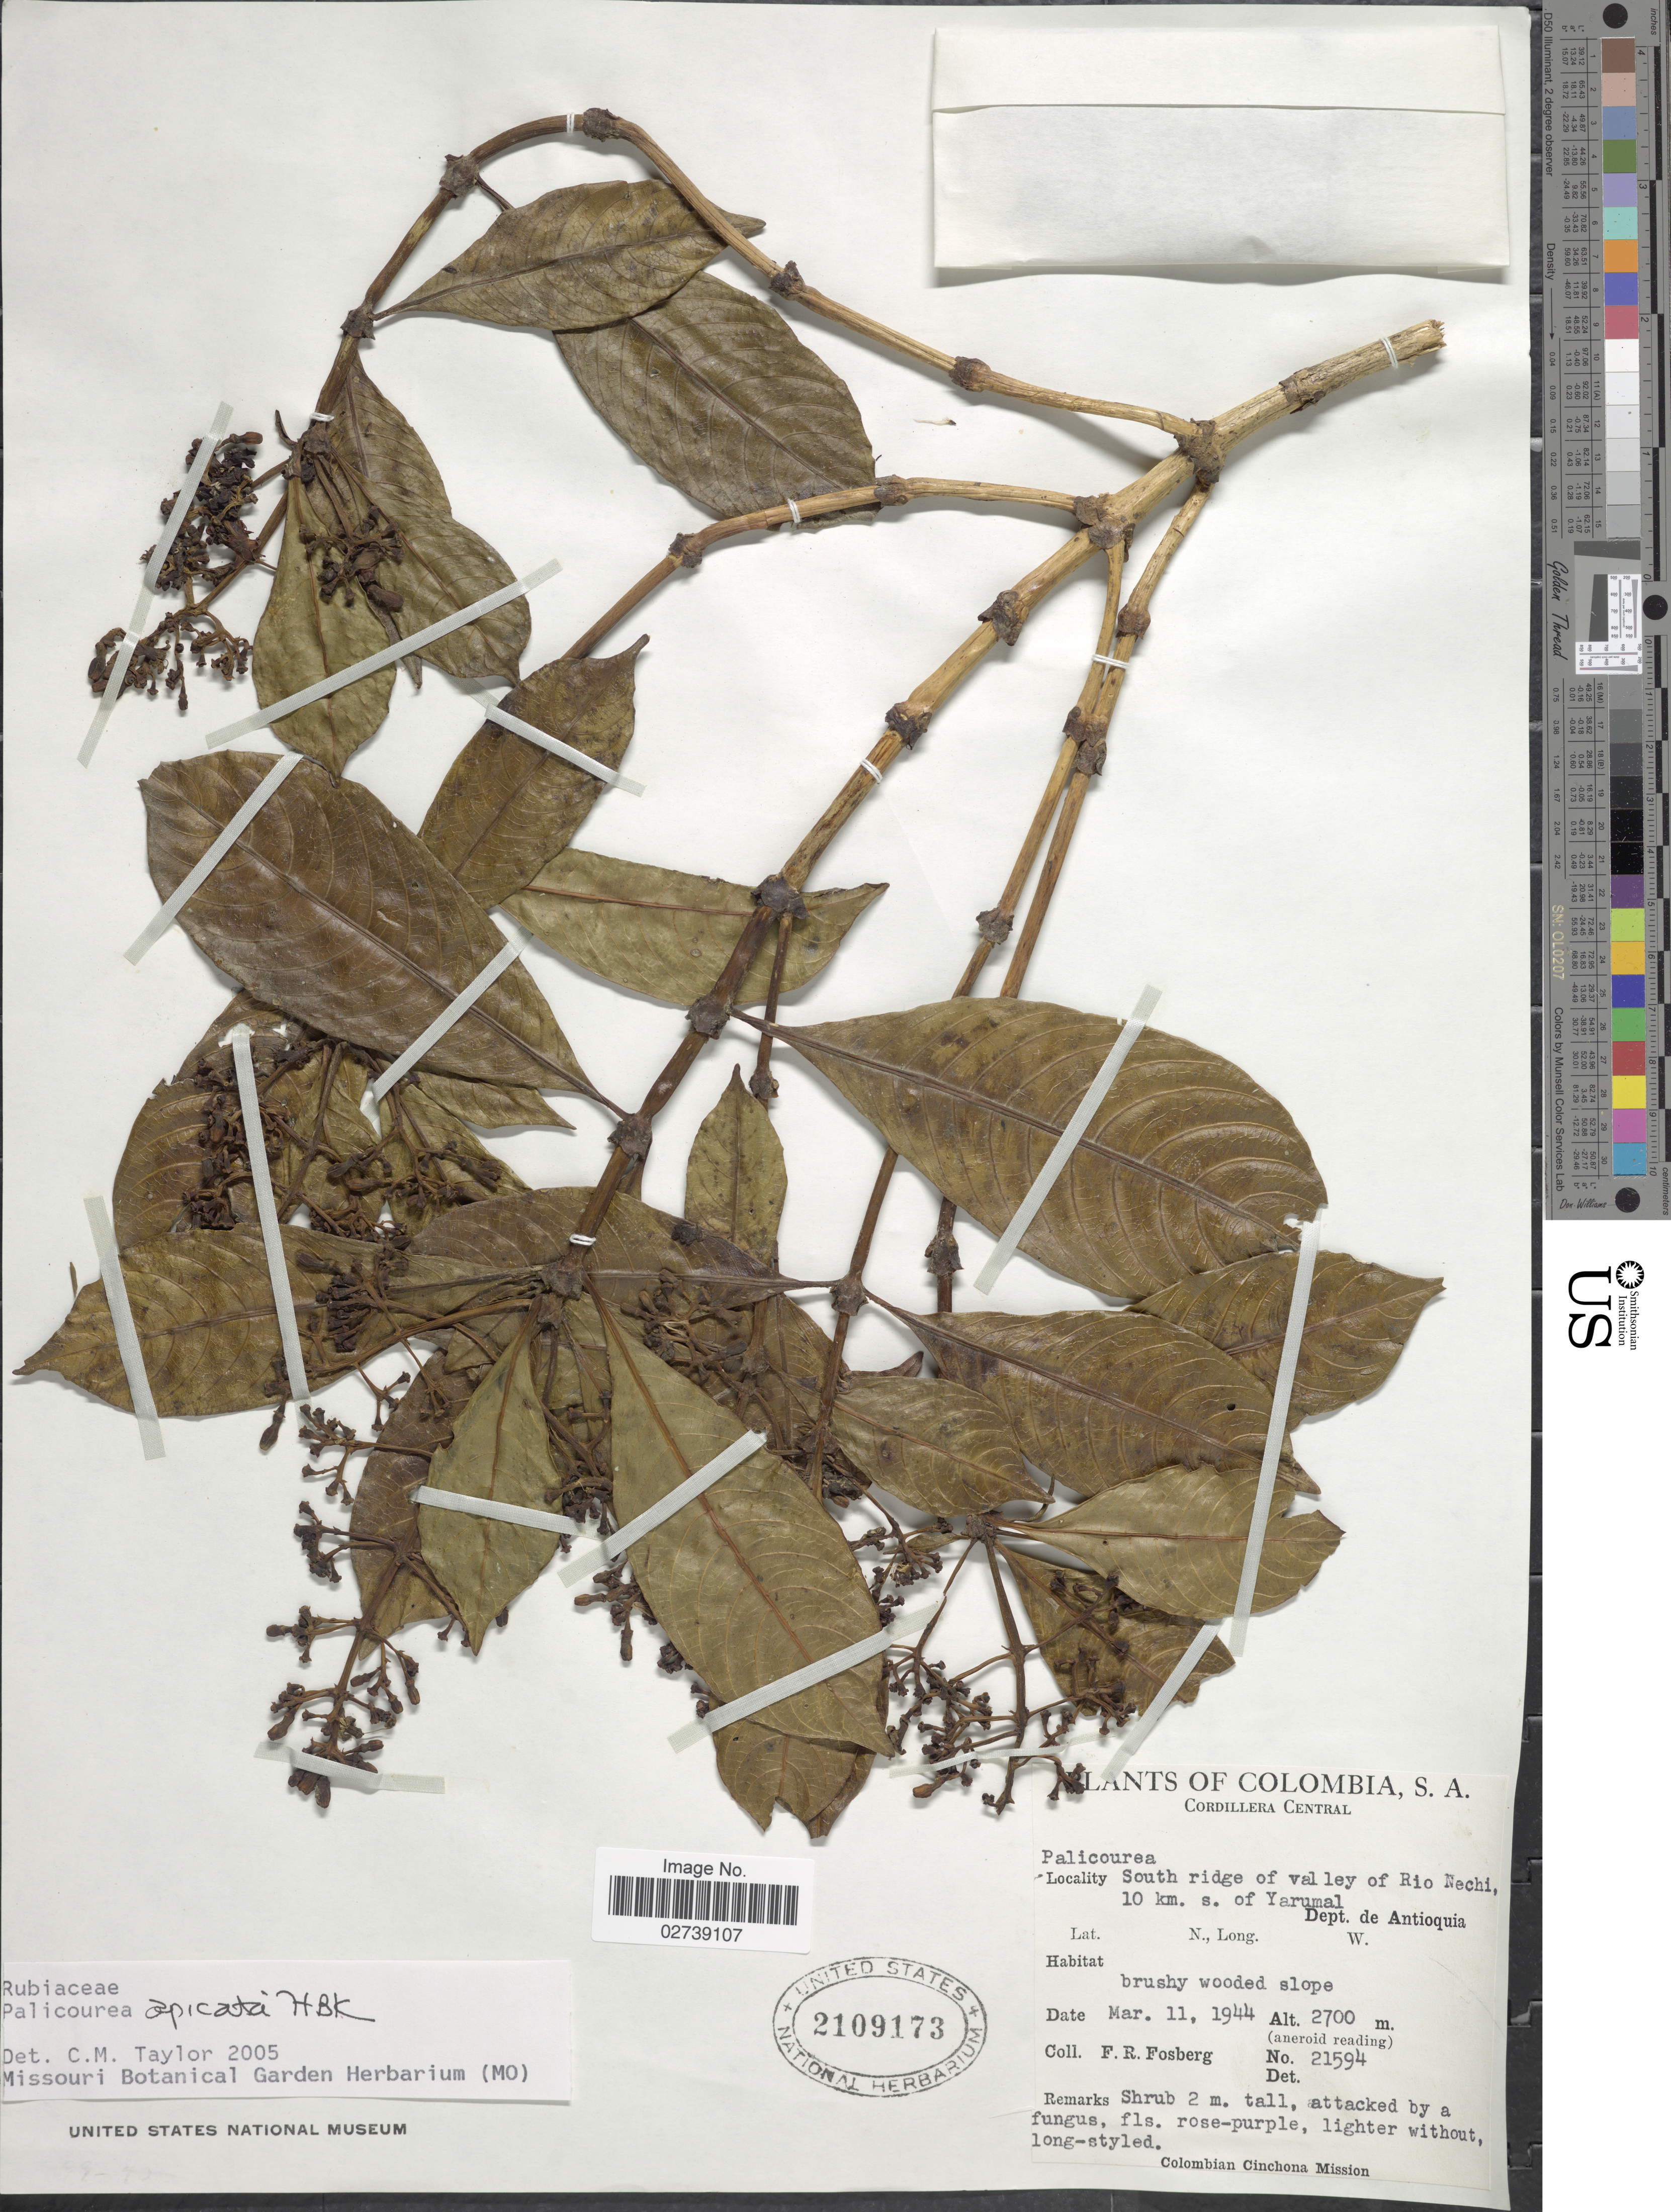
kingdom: Plantae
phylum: Tracheophyta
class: Magnoliopsida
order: Gentianales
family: Rubiaceae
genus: Palicourea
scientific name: Palicourea apicata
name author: Kunth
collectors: F. R. Fosberg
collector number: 21594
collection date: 1944-03-11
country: Colombia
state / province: Antioquia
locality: Cordillera Oriental. South ridge of valley of Rio Nechi, 10 km. s. of Yarumal. Dept. de Antioquia.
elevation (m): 2700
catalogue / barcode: US 2109173